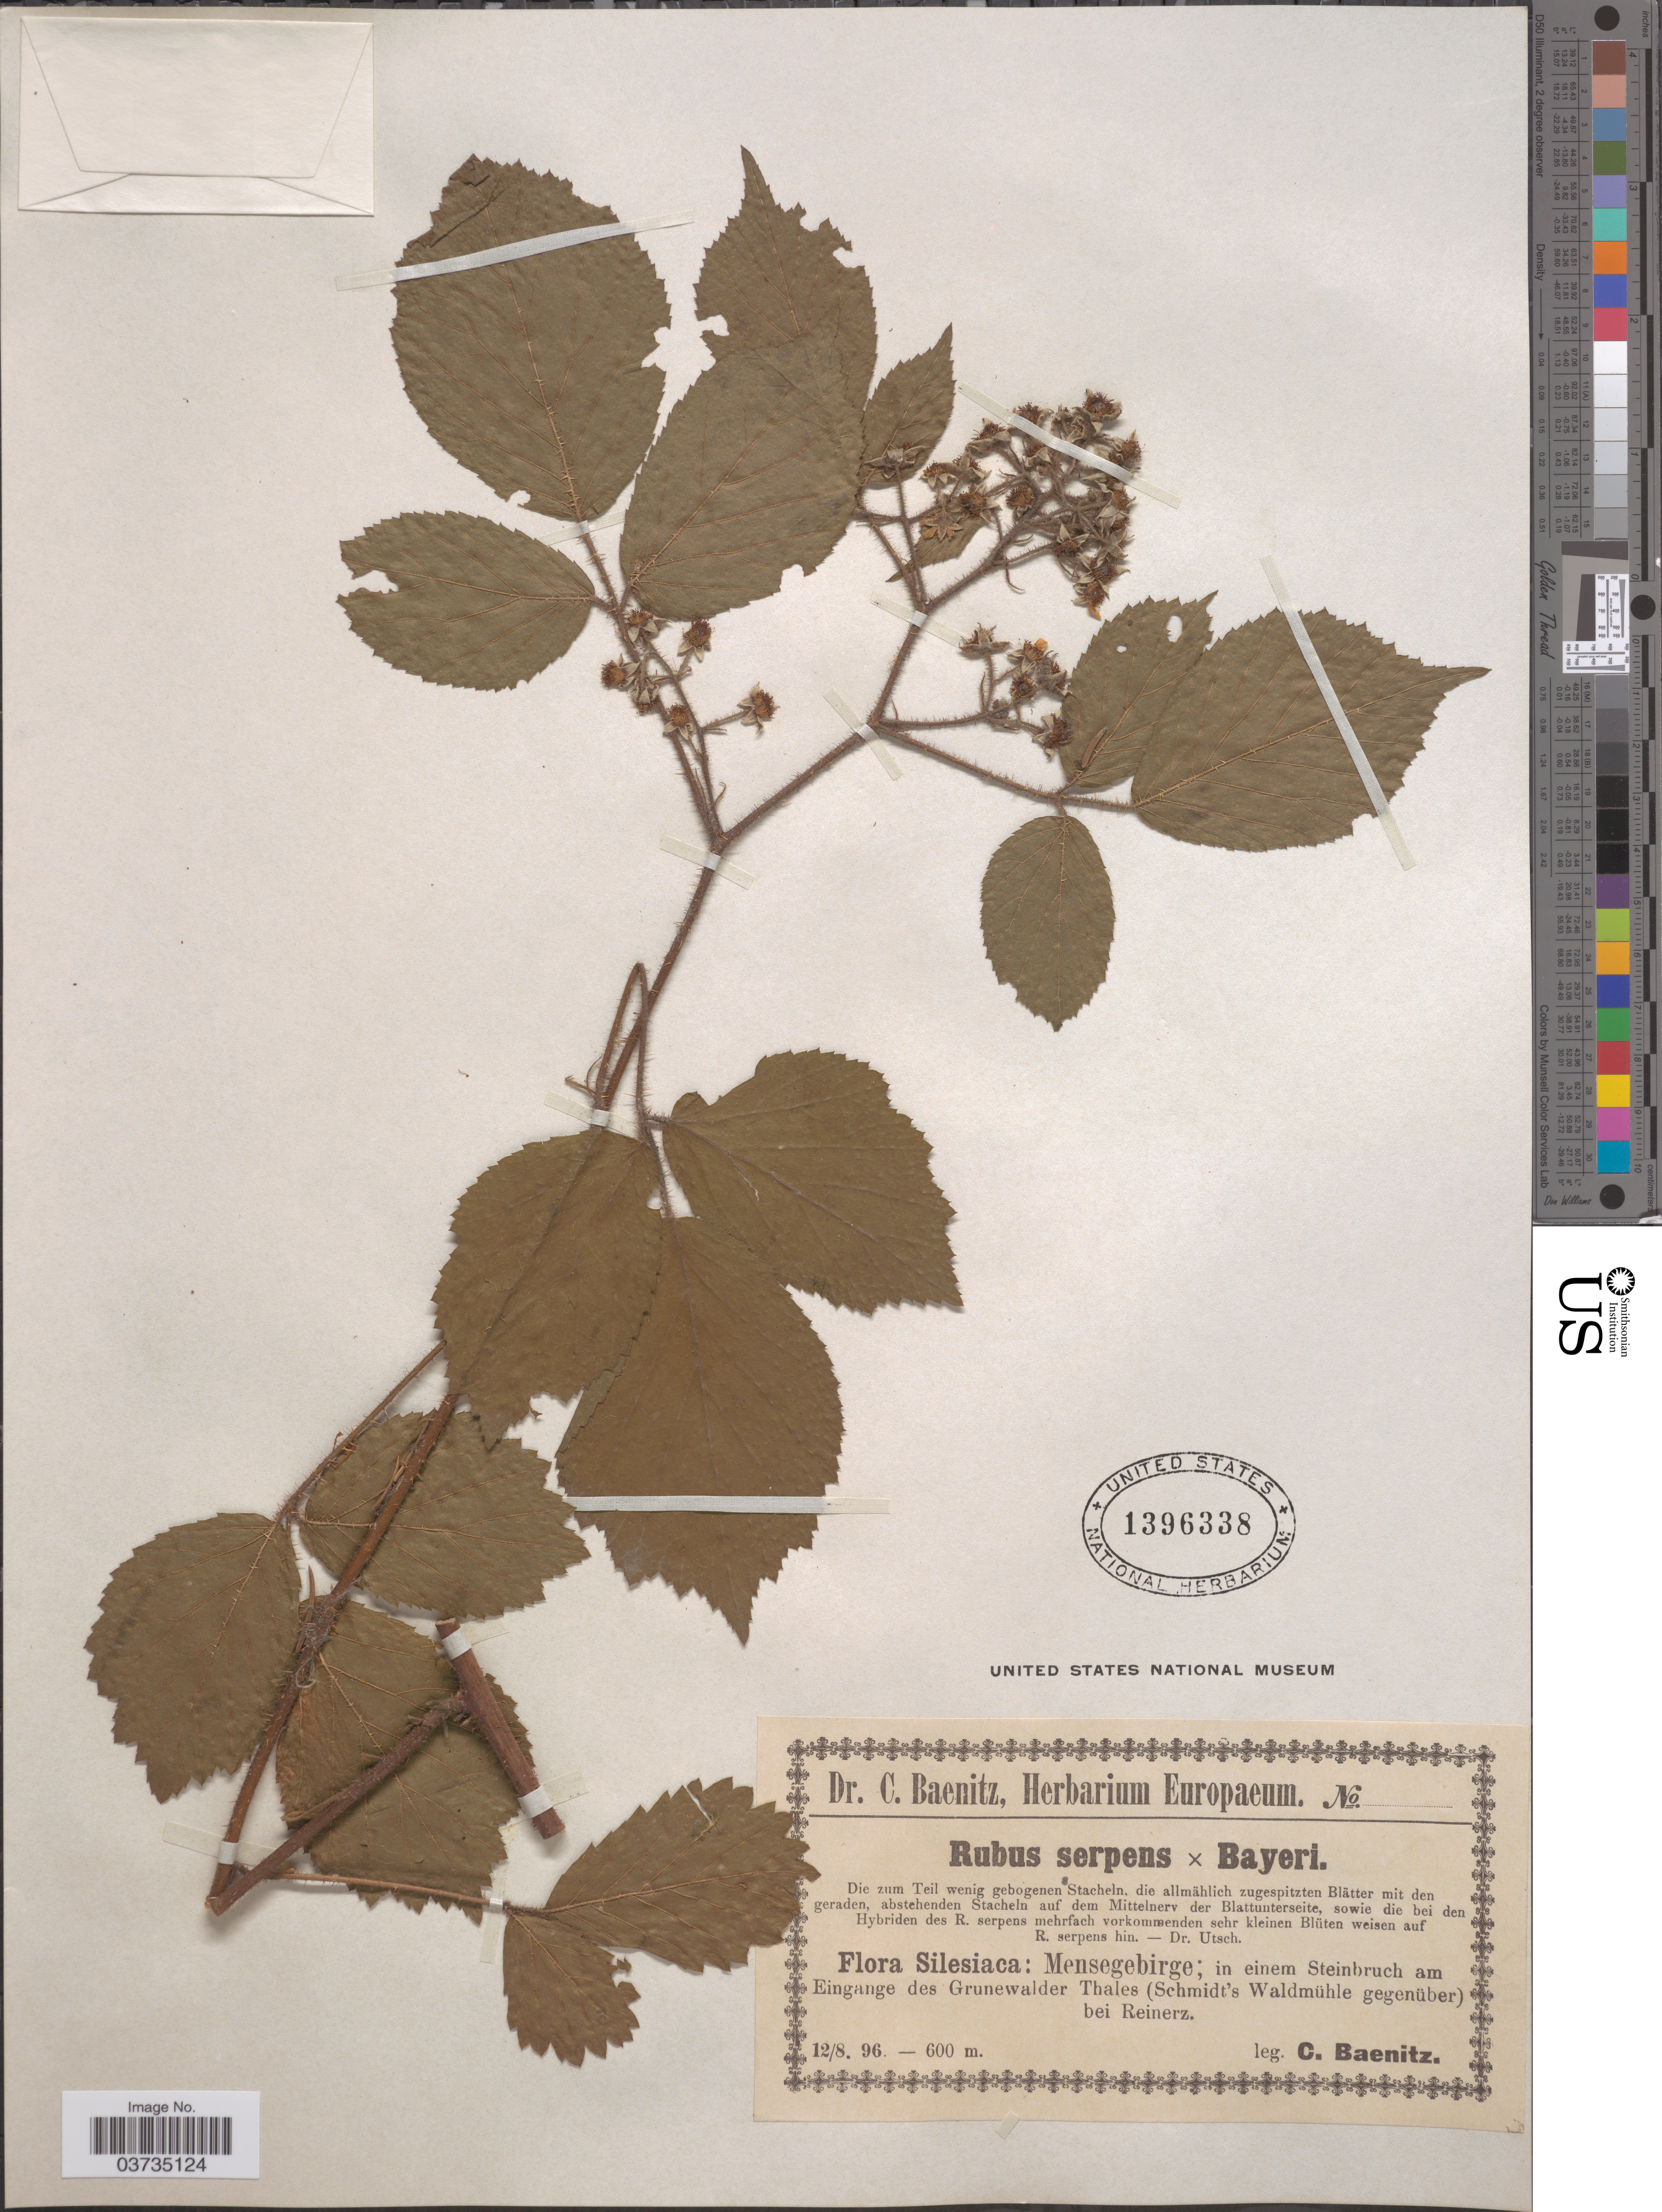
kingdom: Plantae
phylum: Tracheophyta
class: Magnoliopsida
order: Rosales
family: Rosaceae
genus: Rubus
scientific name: Rubus serpens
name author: Weihe ex Lej. & Courtois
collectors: C. G. Baenitz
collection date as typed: Transcribed d/m/y: 12/8/96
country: Poland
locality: Silesiaca: Mensegebirge; in einem Steinbruch am Eingange des Grunewalder Thales (Schmidt's Waldmühle gegenüber) bei Reinerz.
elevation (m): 600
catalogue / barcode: US 1396338